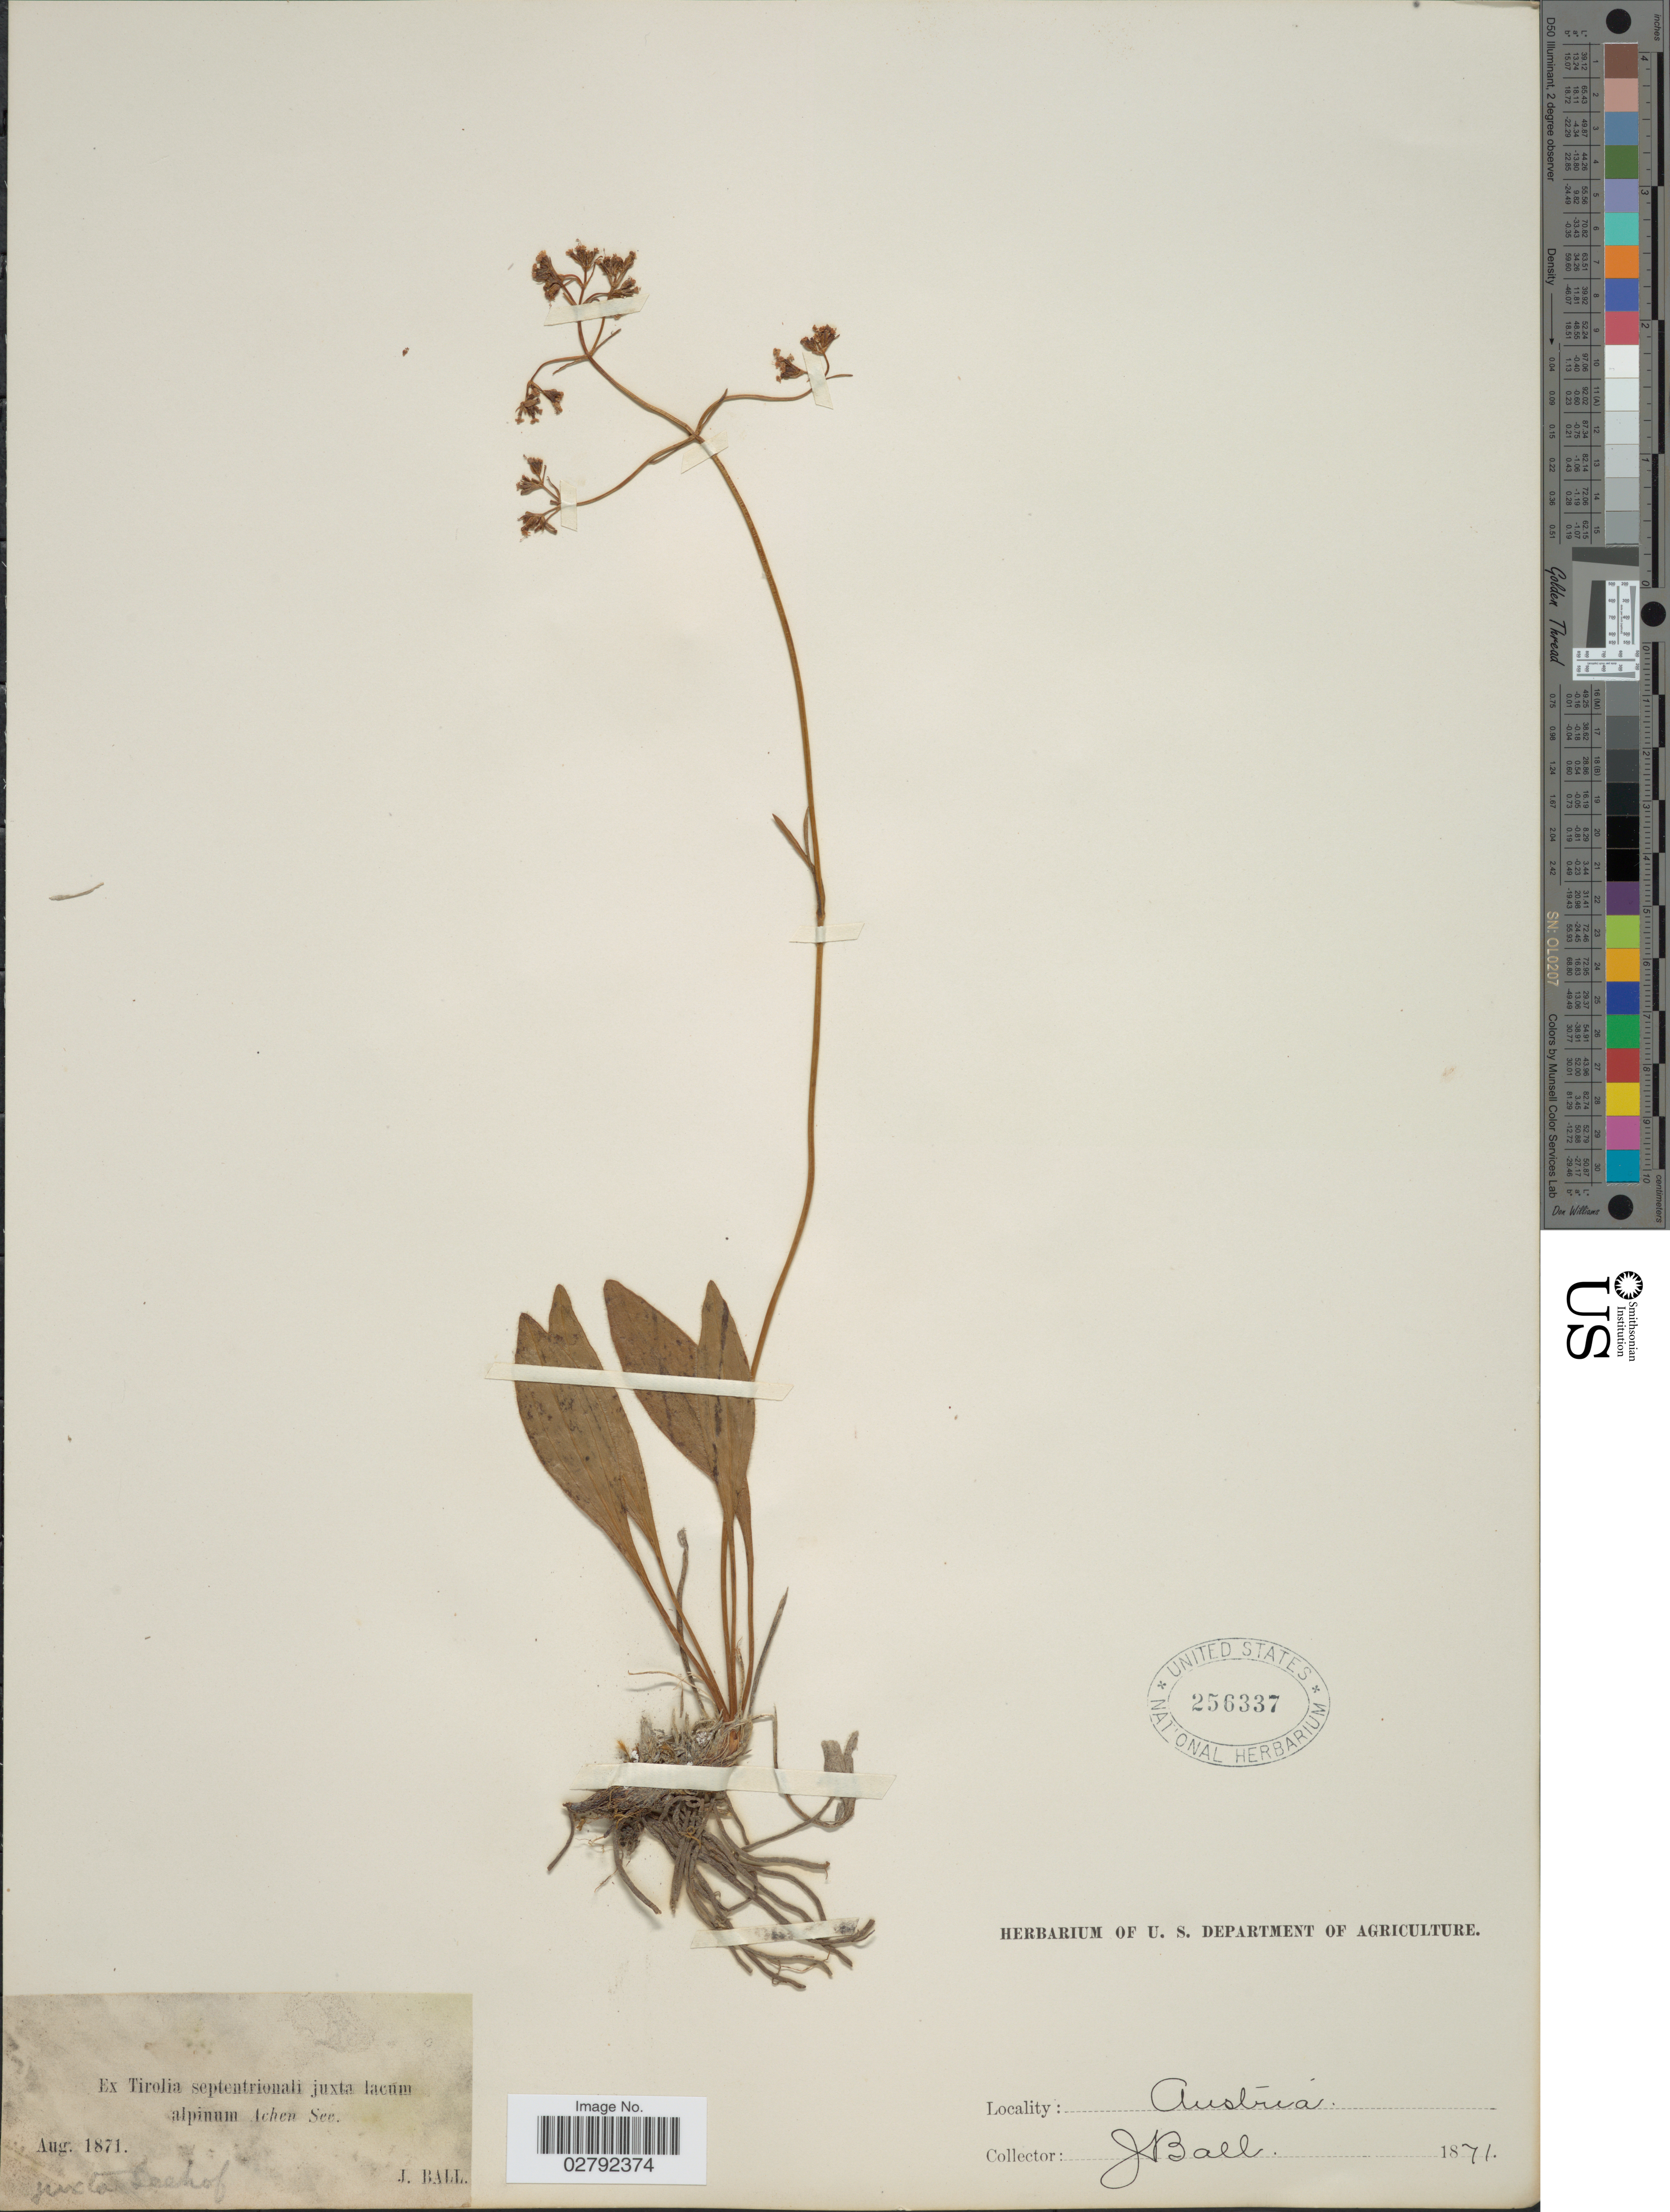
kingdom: Plantae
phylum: Tracheophyta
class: Magnoliopsida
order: Dipsacales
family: Caprifoliaceae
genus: Valerianella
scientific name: Valerianella sp.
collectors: J. Ball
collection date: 1871-08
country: Austria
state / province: Tirol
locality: Tirolia septentrionalis juxta lacum alpinum Achen See.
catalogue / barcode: US 256337